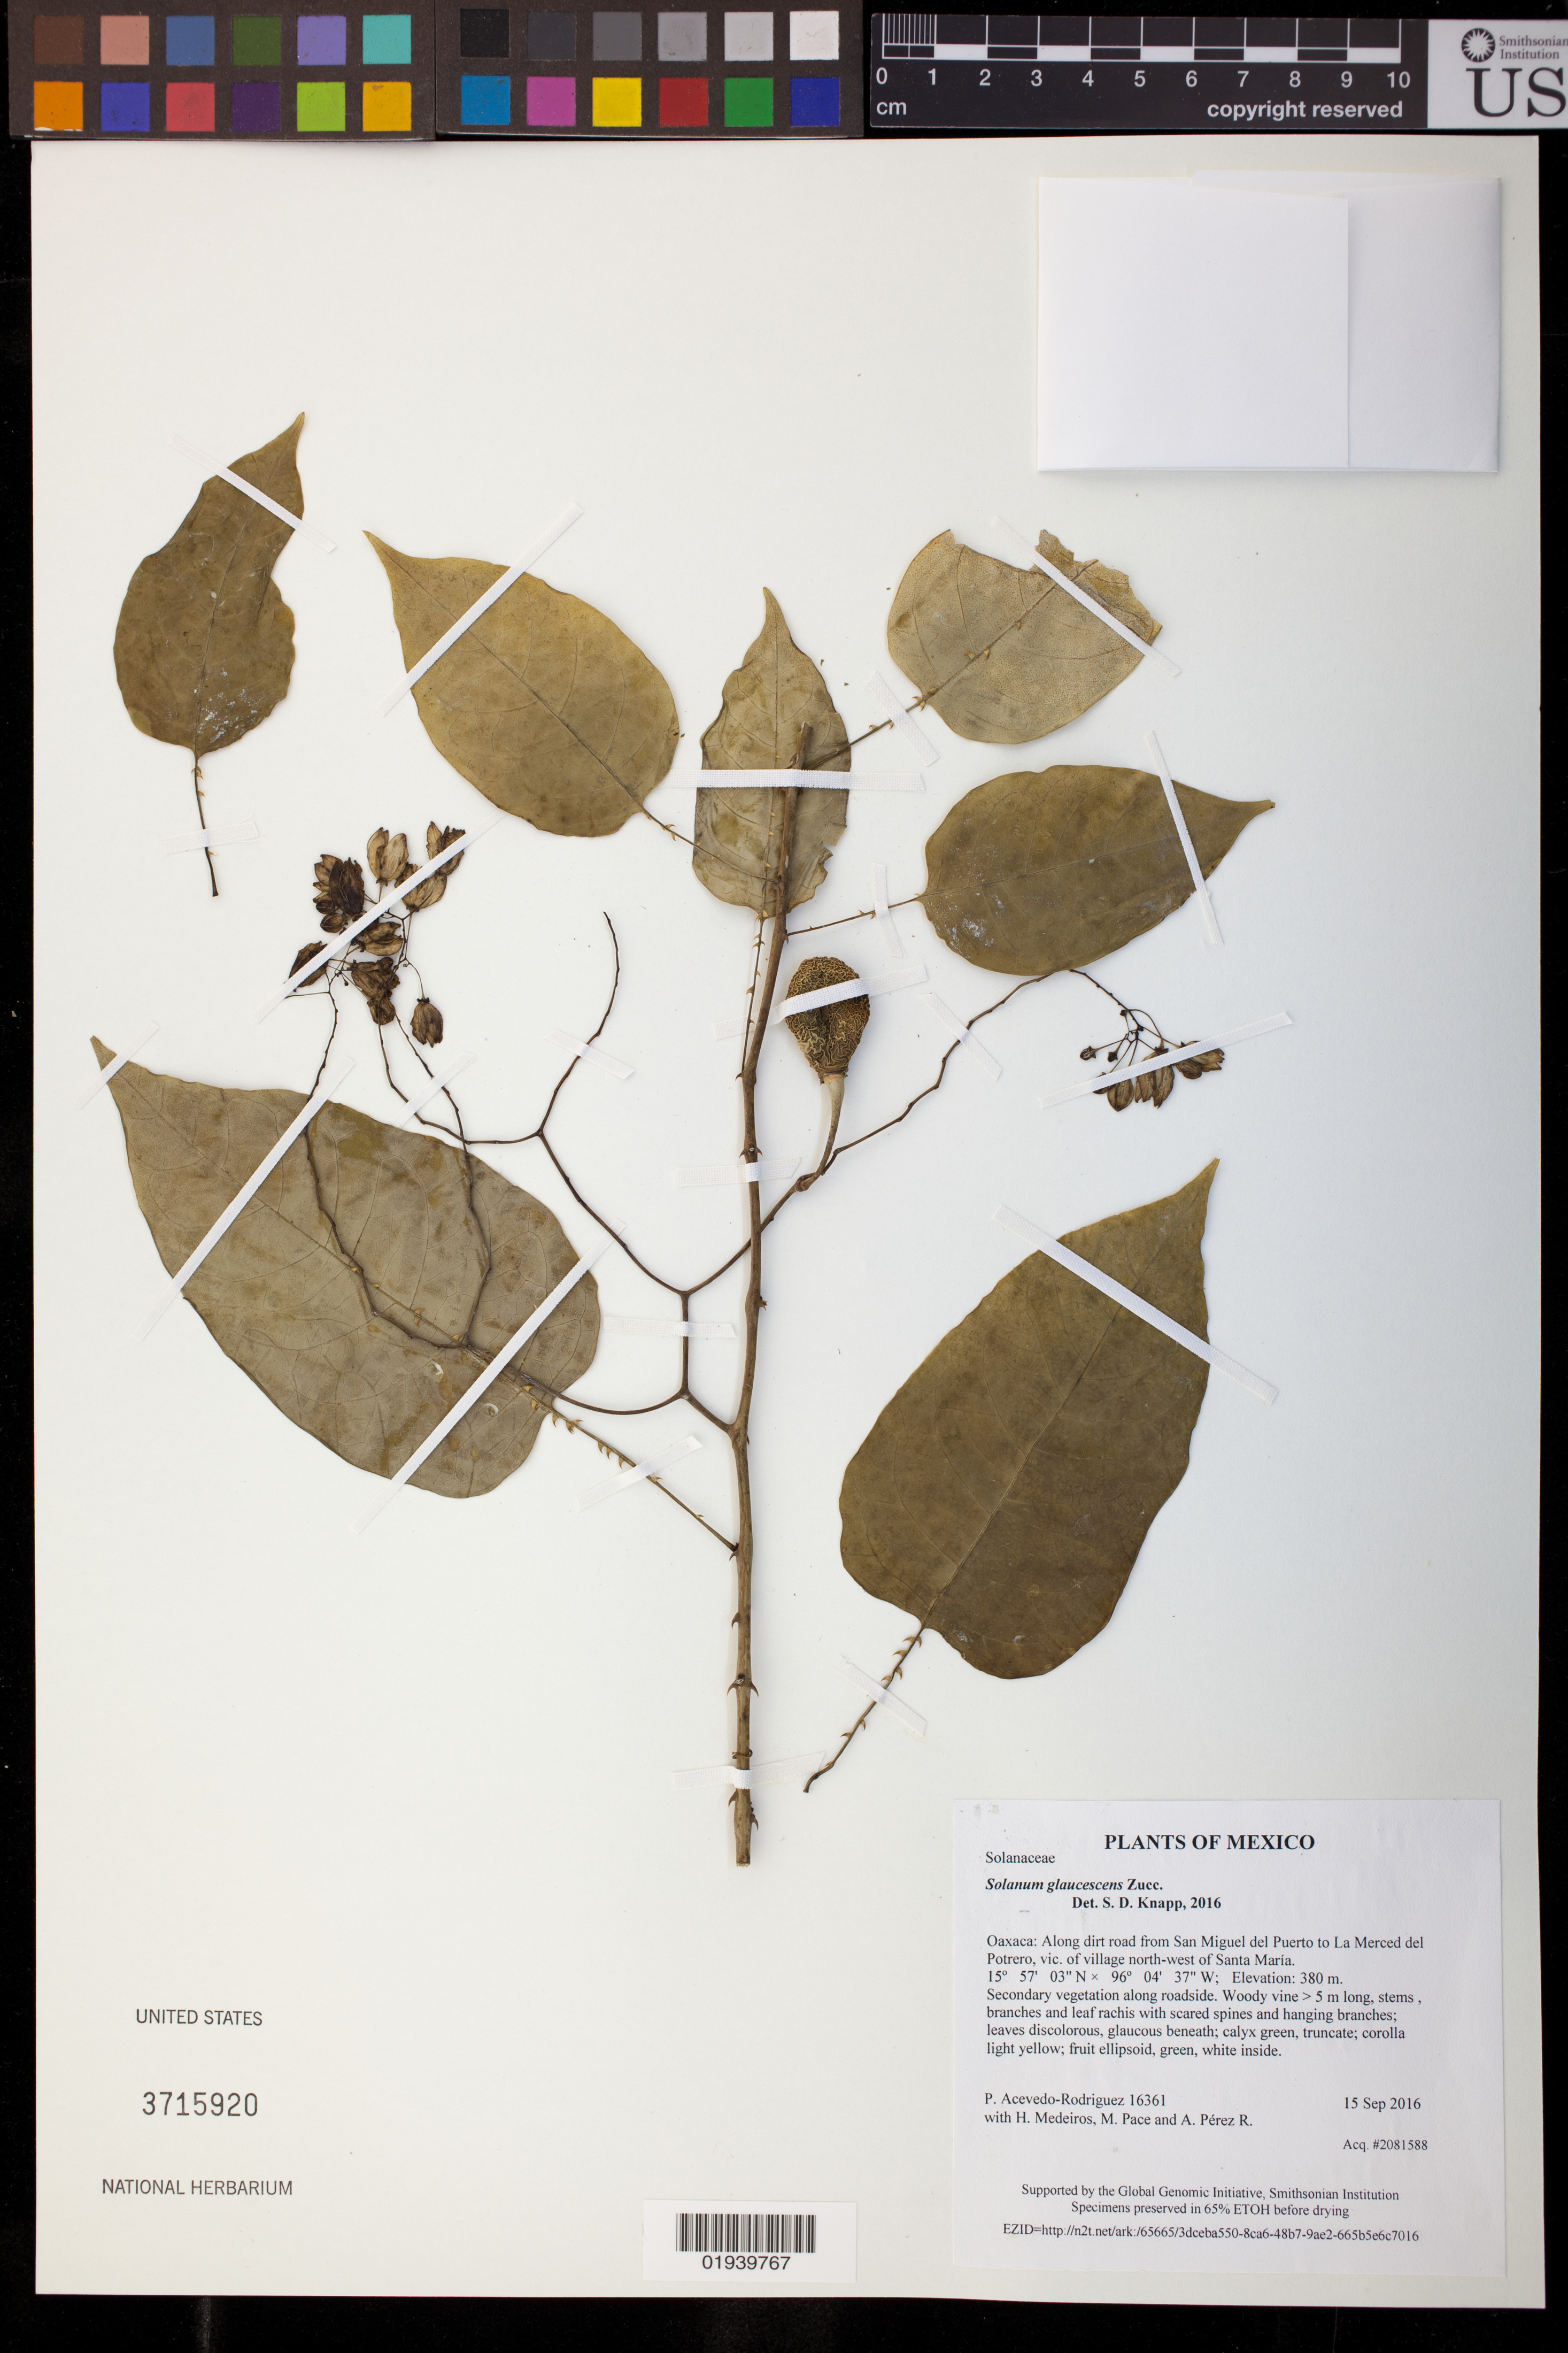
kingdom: Plantae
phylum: Tracheophyta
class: Magnoliopsida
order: Solanales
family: Solanaceae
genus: Solanum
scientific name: Solanum glaucescens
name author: Zucc.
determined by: Knapp, S. D.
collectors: P. Acevedo-Rodr., H. Medeiros, M. R. Pace & A. Pérez R.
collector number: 16361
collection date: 2016-09-15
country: Mexico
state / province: Oaxaca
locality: Along dirt road from San Miguel del Puerto to La Merced del Potrero, vic of vilage north-west of Santa María.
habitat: secondary vegetation along roadside.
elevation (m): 380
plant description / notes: Also see the Wood Collection; US, NY, K, MO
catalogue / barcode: US 3715920